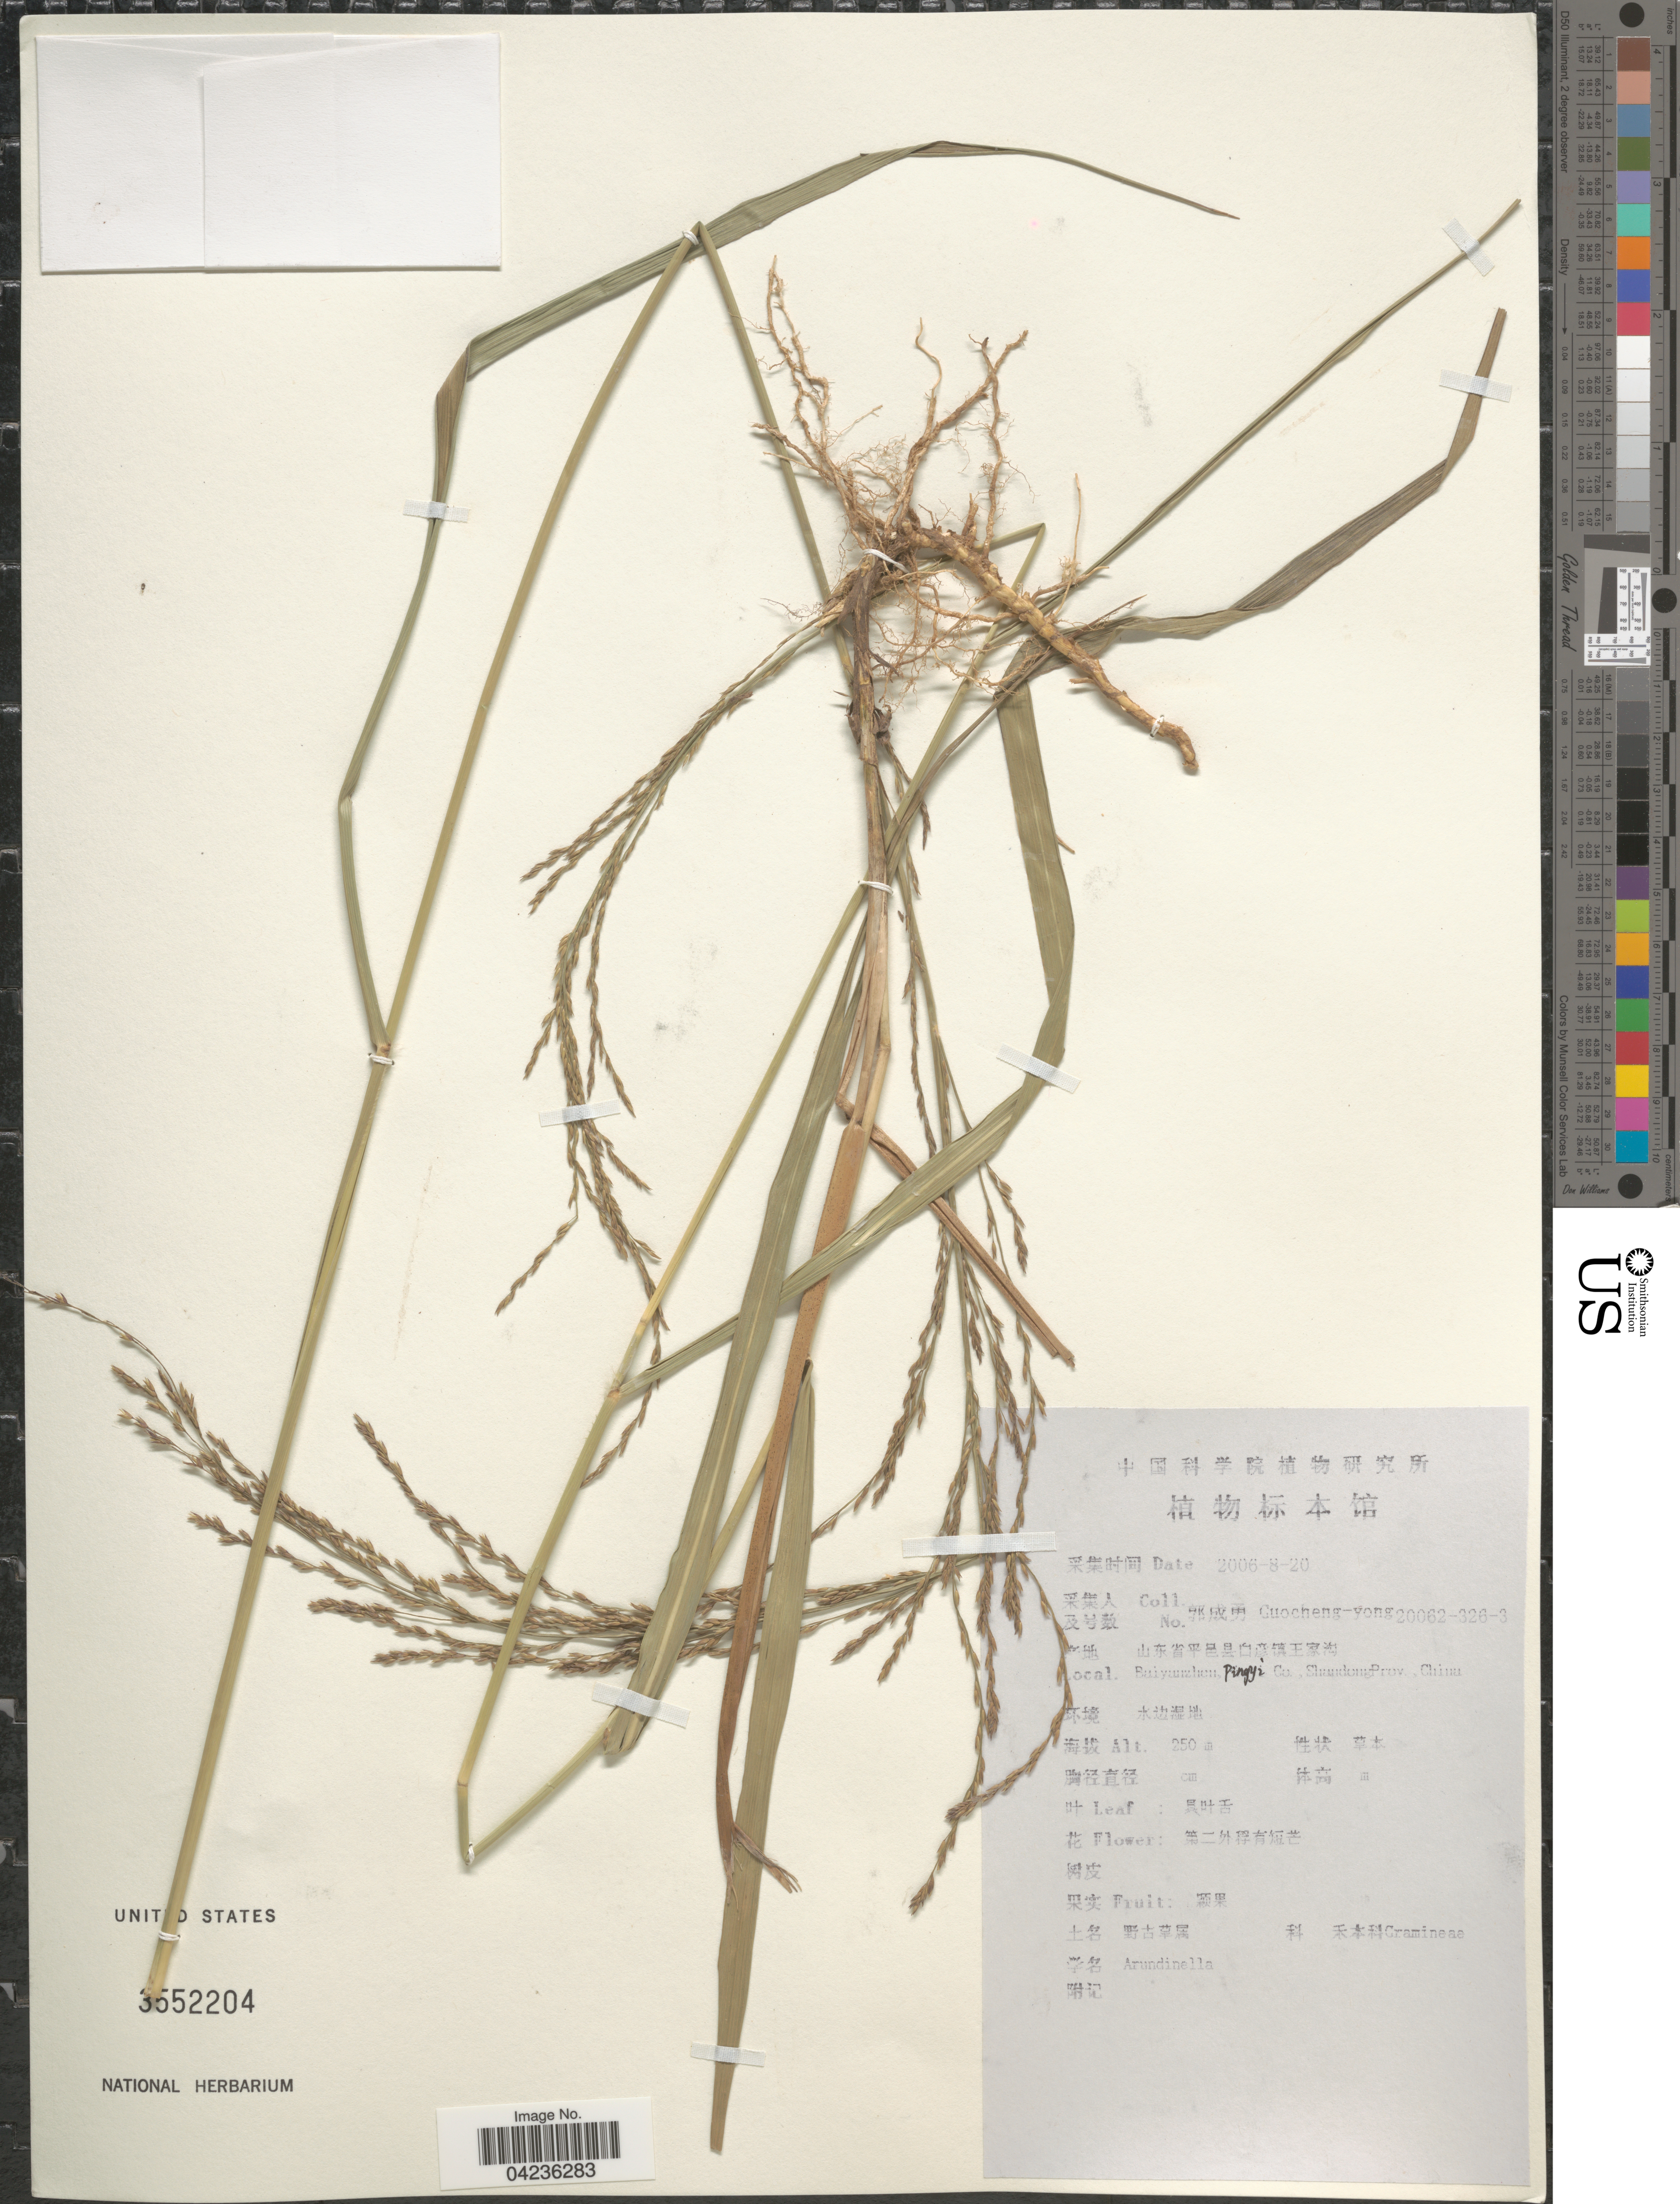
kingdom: Plantae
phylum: Tracheophyta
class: Liliopsida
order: Poales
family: Poaceae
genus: Arundinella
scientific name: Arundinella sp.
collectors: Guo cheng-yong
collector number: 20062-326-3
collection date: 2006-08-20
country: China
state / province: Shandong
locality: Baiyanzhen, Pingyi Co., ShandongPRov.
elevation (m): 250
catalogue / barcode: US 3552204